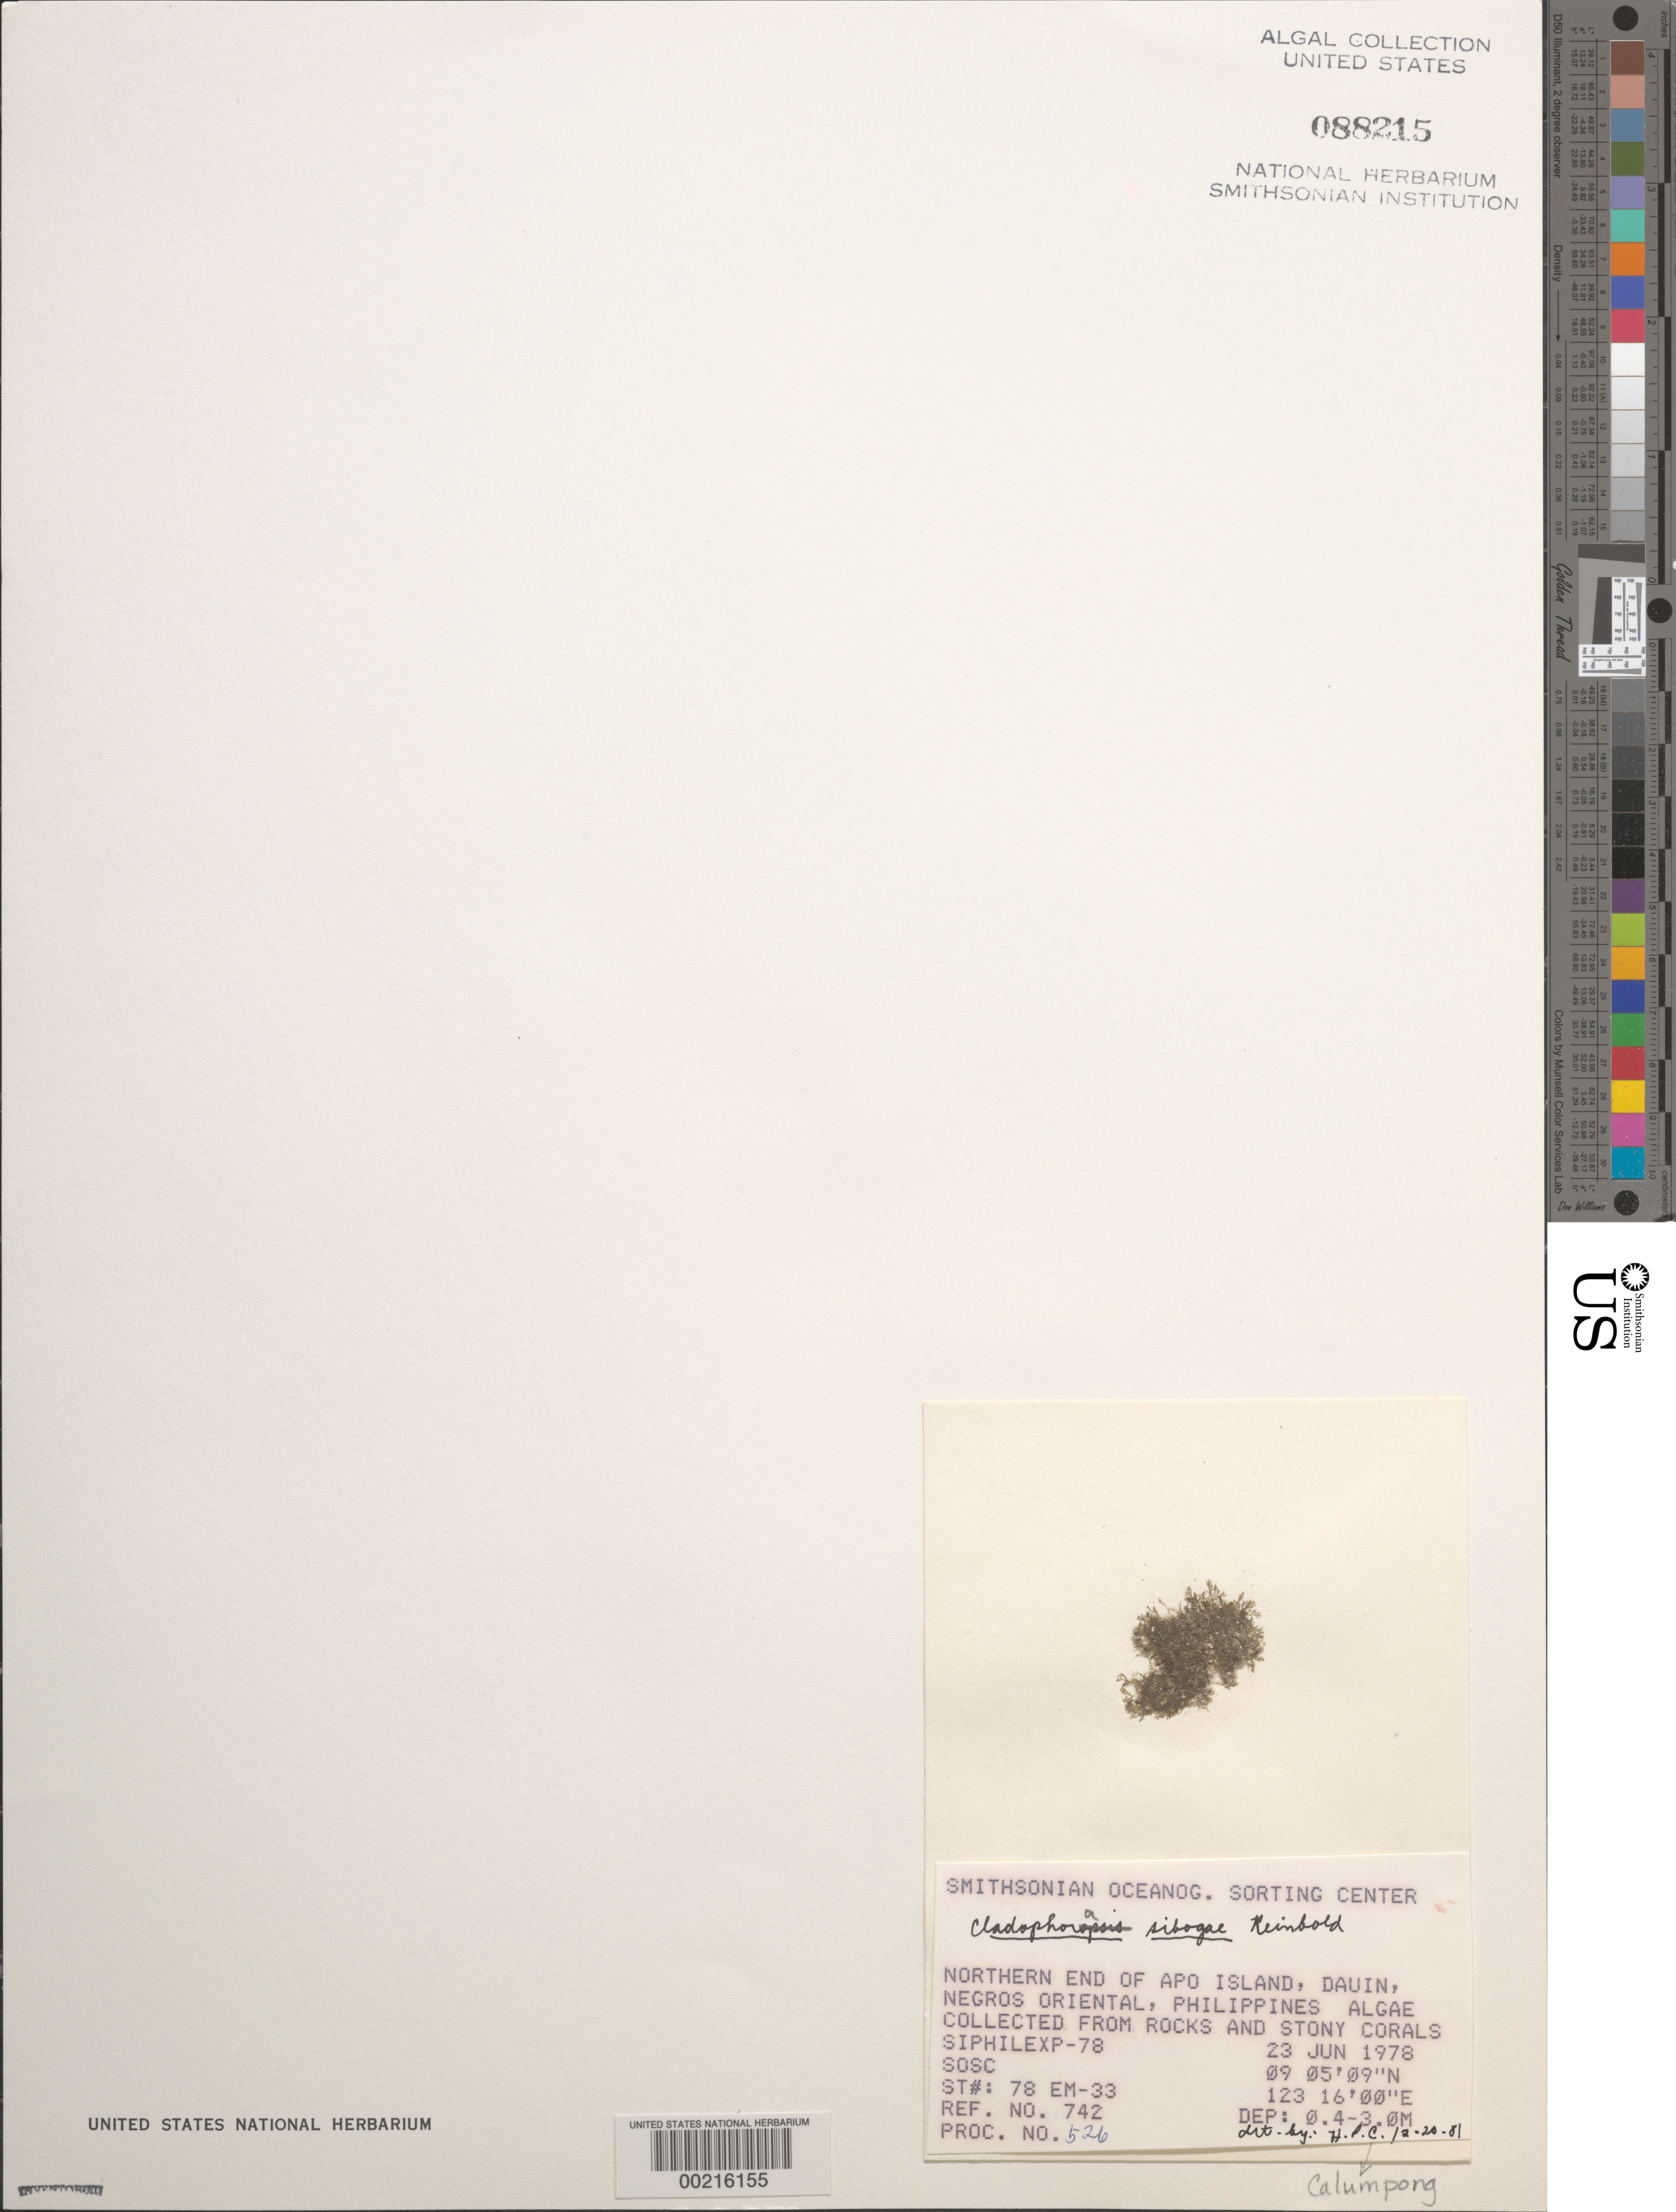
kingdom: Plantae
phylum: Chlorophyta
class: Ulvophyceae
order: Cladophorales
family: Cladophoraceae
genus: Cladophora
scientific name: Cladophora sibogae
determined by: Calumpong, H. P.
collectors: SOSC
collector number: Station 78 Em-33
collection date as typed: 23 Jun 1979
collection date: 1979-06-23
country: Philippines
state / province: Central Visayas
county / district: Negros Oriental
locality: Apo island, dauin, negros oriental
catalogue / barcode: US 88215